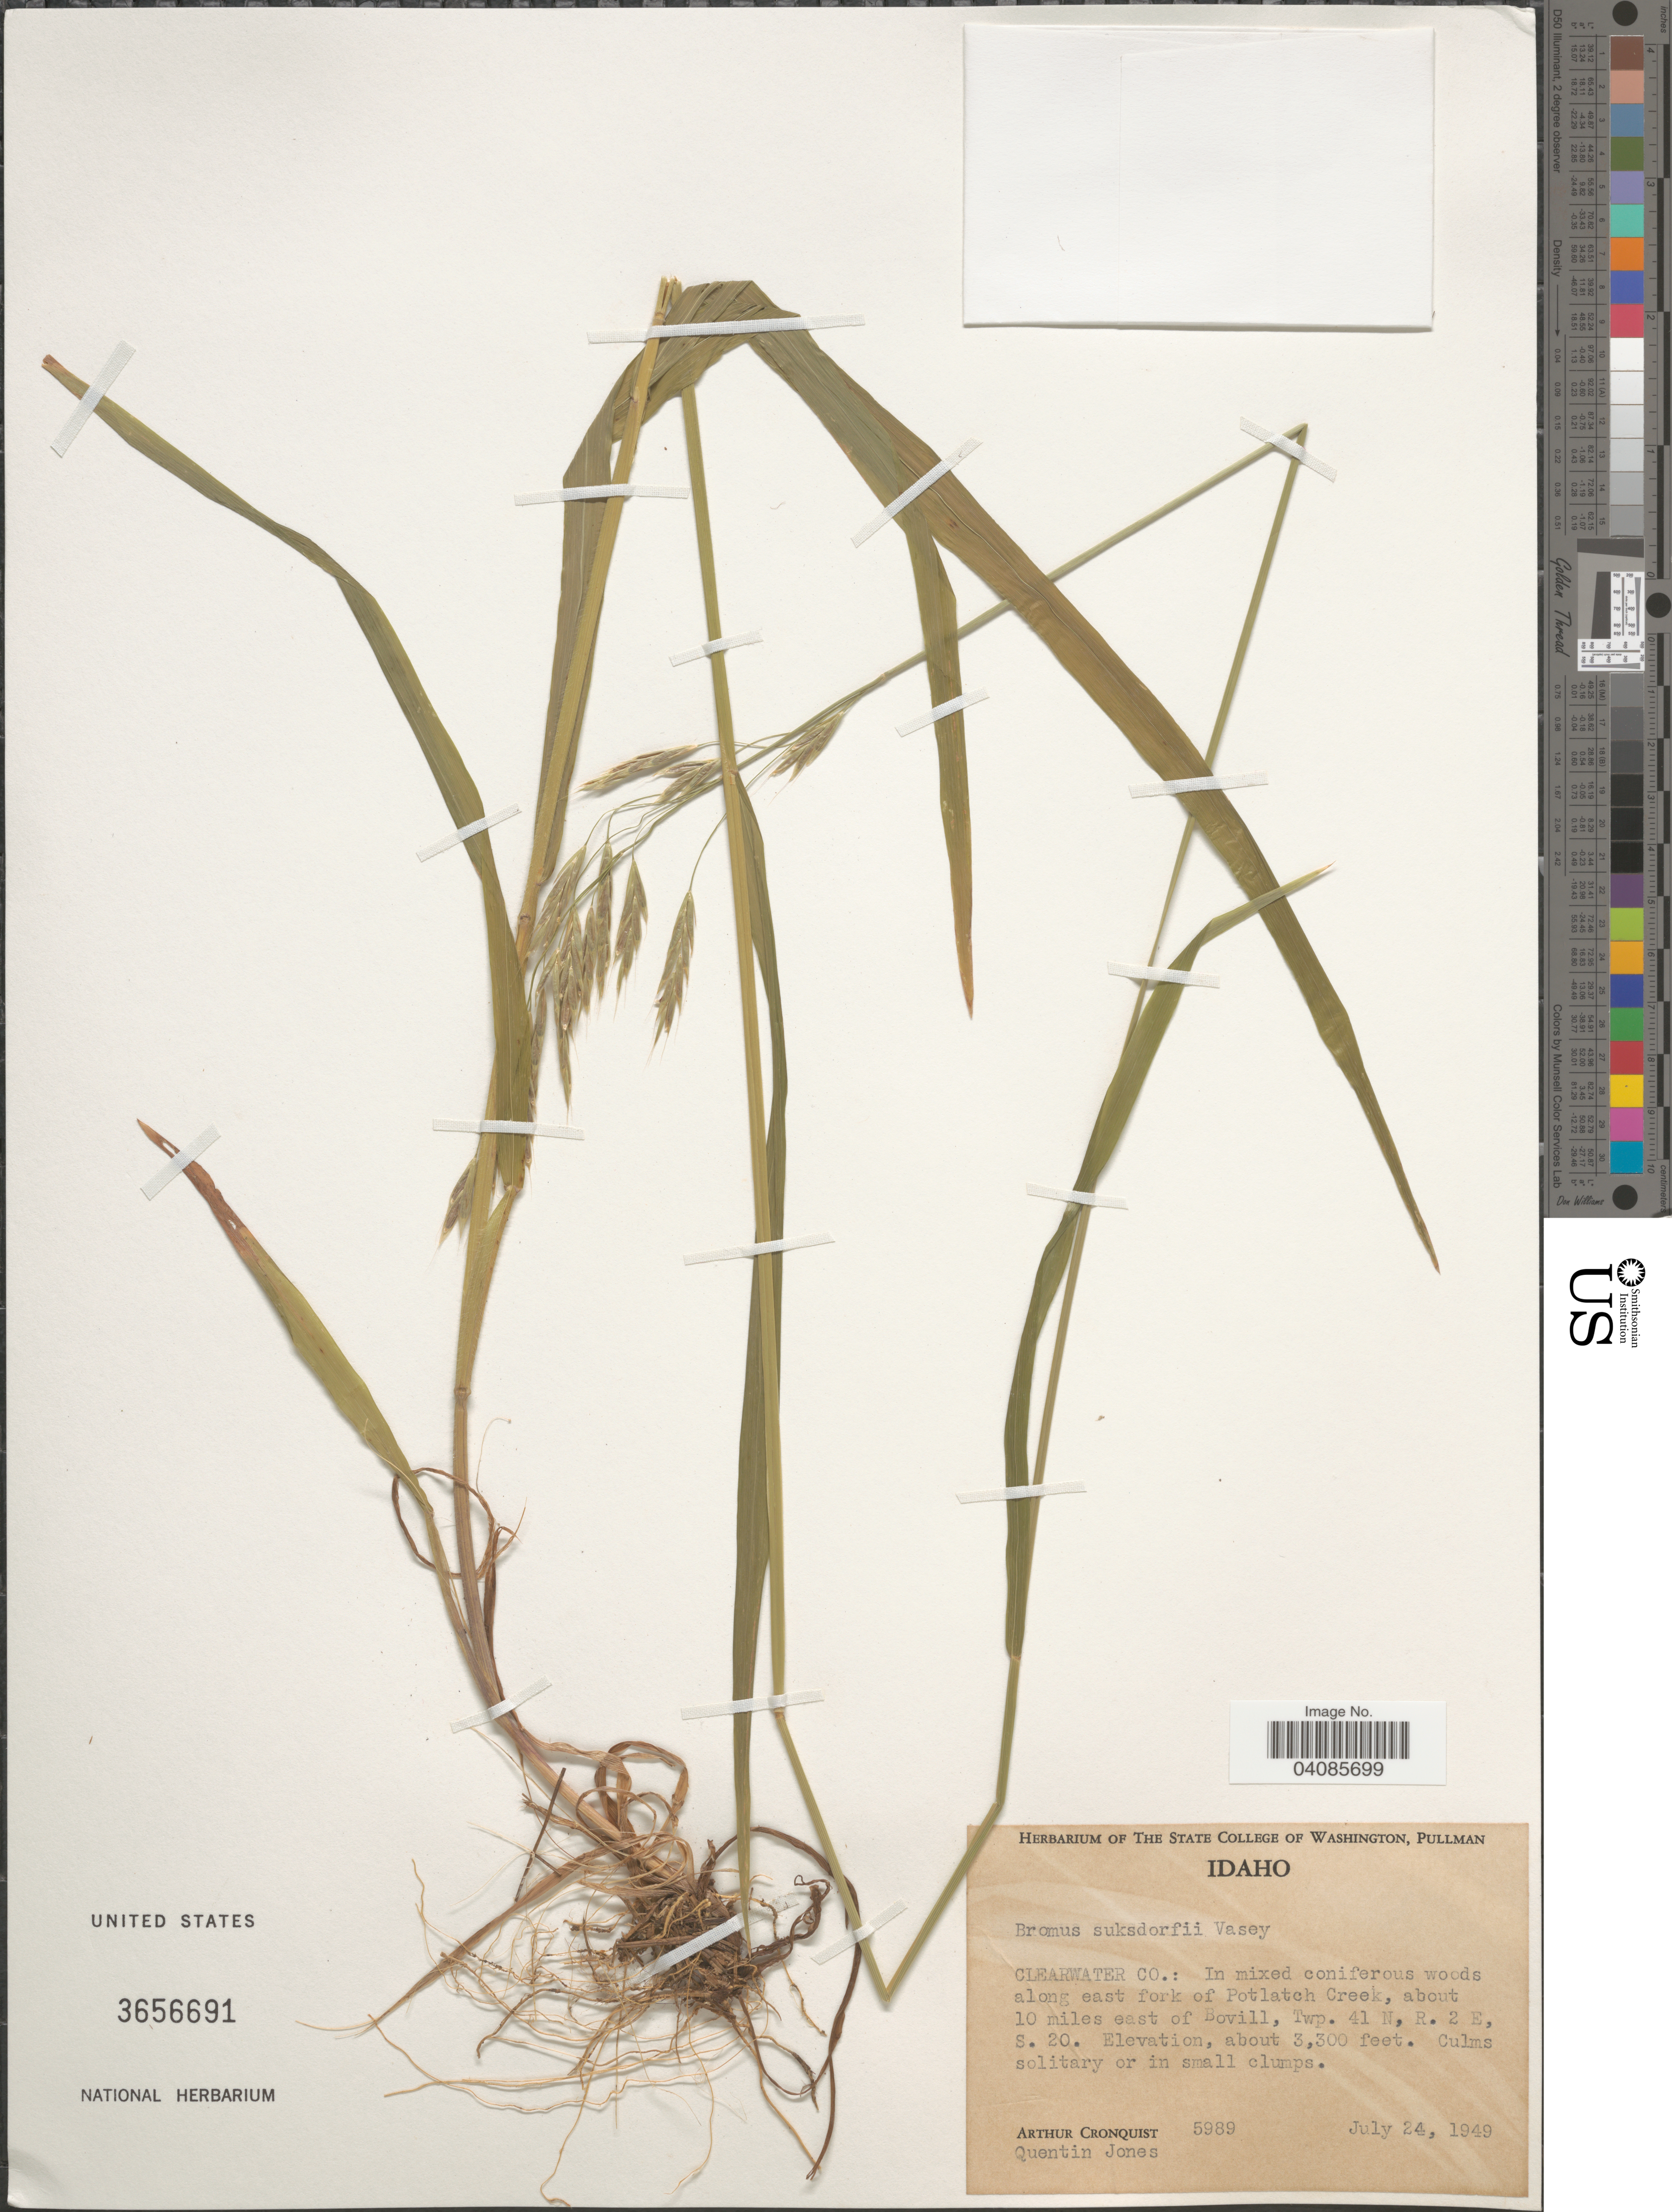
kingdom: Plantae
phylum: Tracheophyta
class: Liliopsida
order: Poales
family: Poaceae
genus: Bromus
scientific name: Bromus suksdorfii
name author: Vasey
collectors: A. J. Cronquist & Q. Jones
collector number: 5989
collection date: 1949-07-24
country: United States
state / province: Idaho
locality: Clearwater Co.: along east fork of Potlatch Creek, about 10 miles east of Bovill, Twp. 41 N, R. 2 E, S. 20.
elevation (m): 1006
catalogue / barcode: US 3656691